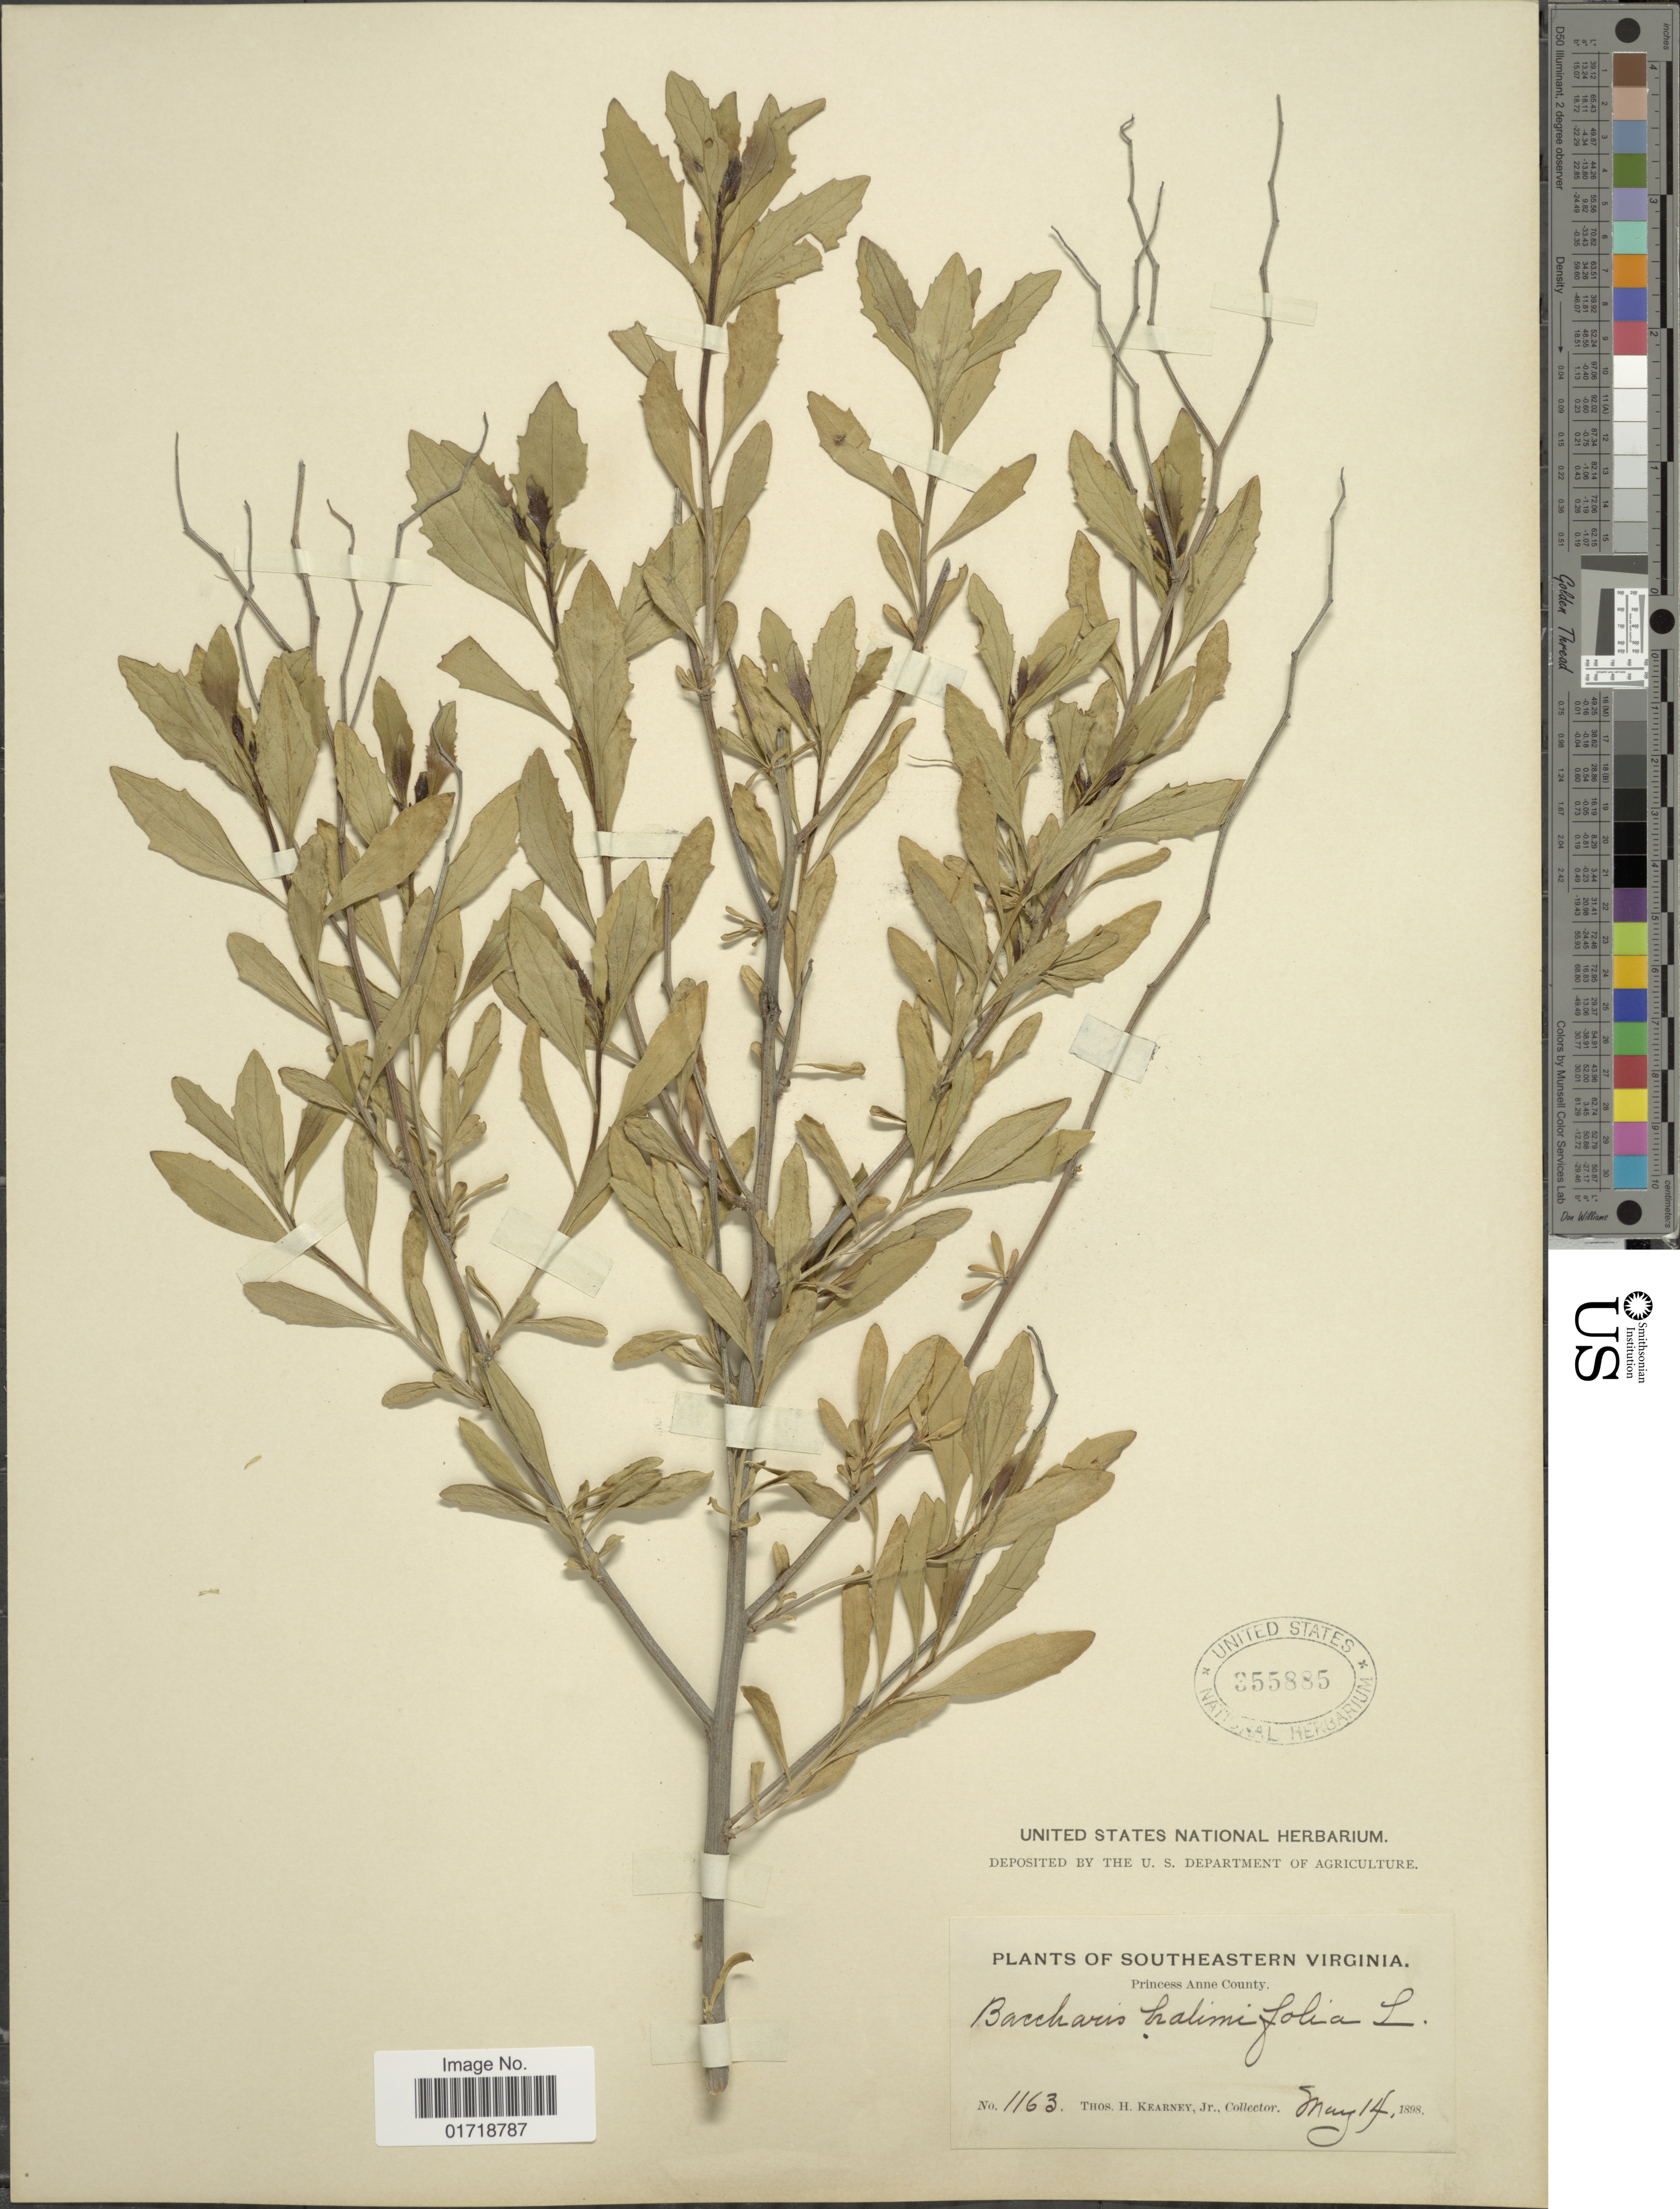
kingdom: Plantae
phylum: Tracheophyta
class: Magnoliopsida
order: Asterales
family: Asteraceae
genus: Baccharis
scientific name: Baccharis halimifolia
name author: L.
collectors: T. H. Kearney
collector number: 1163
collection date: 1898-05-14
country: United States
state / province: Virginia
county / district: City of Virginia Beach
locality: Southeastern Virginia, Princess Anne (=historic county name) County.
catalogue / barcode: US 355885